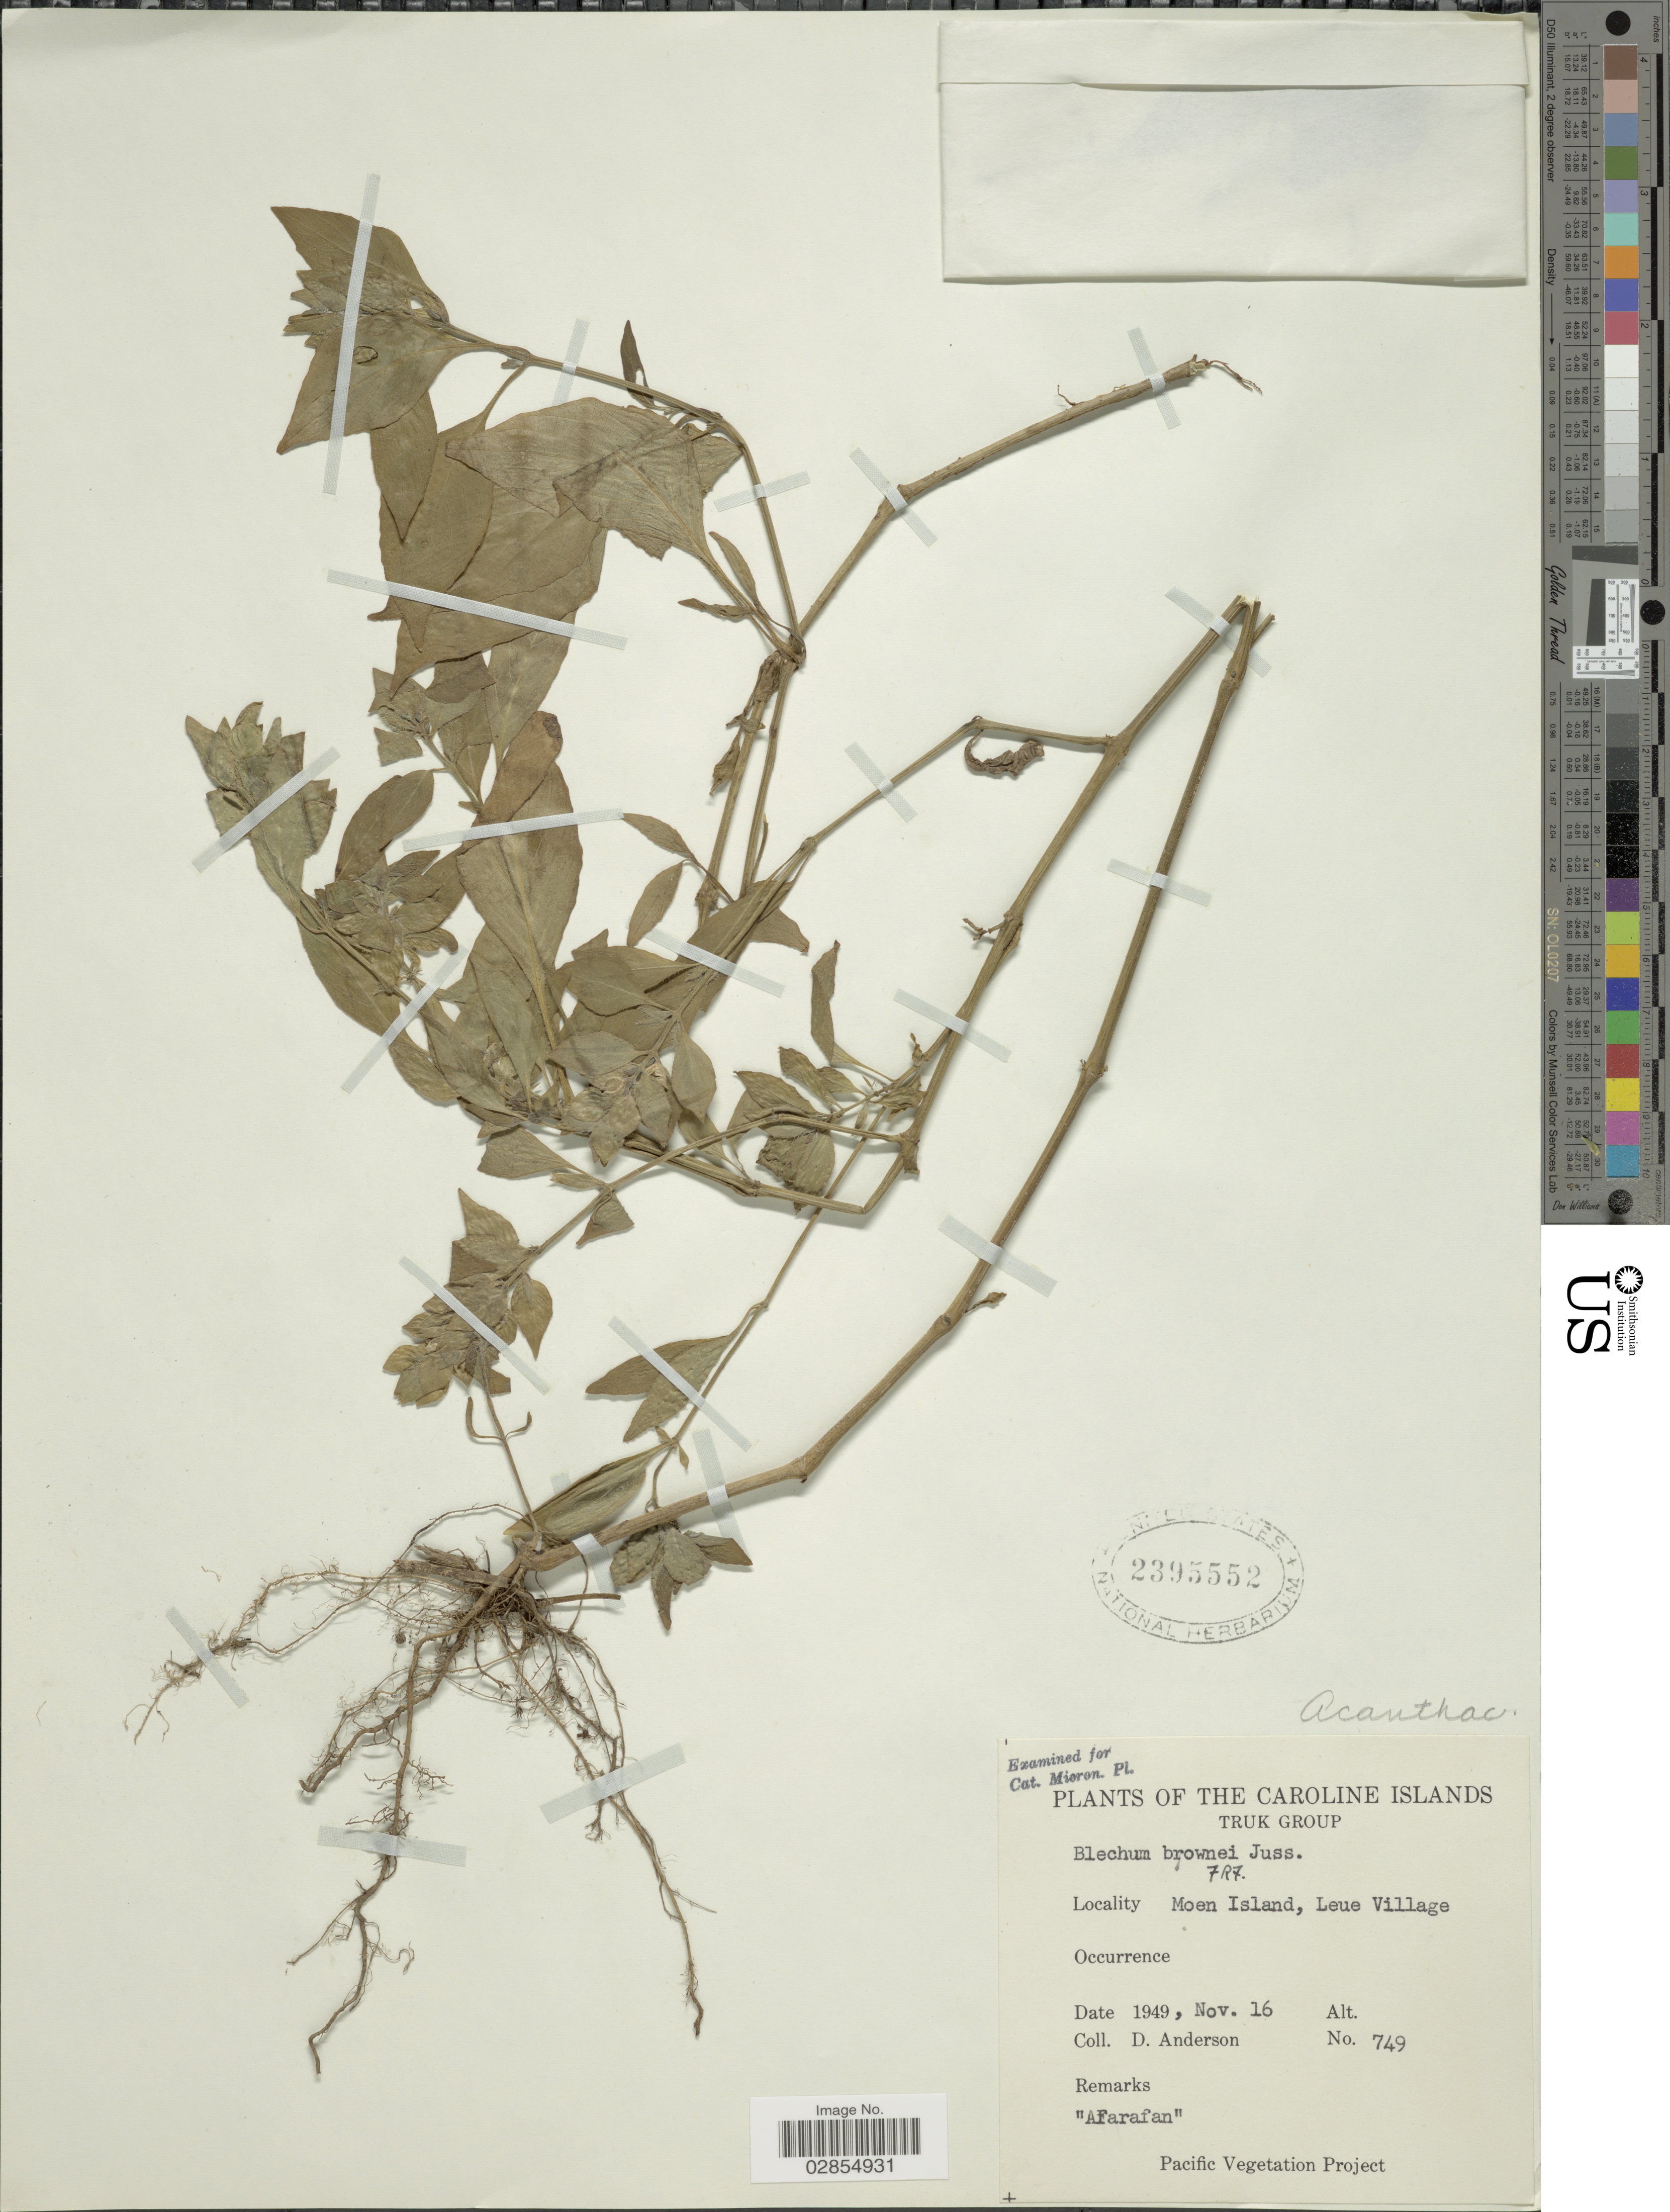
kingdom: Plantae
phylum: Tracheophyta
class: Magnoliopsida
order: Lamiales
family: Acanthaceae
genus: Blechum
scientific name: Blechum pyramidatum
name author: (Lam.) Urb.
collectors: D. Anderson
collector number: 749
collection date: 1949-11-16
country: Micronesia, Federated States of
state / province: Truk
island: Moen [Wono]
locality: Caroline Islands, Truk Group, Moen Island, Leue Village.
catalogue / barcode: US 2395552